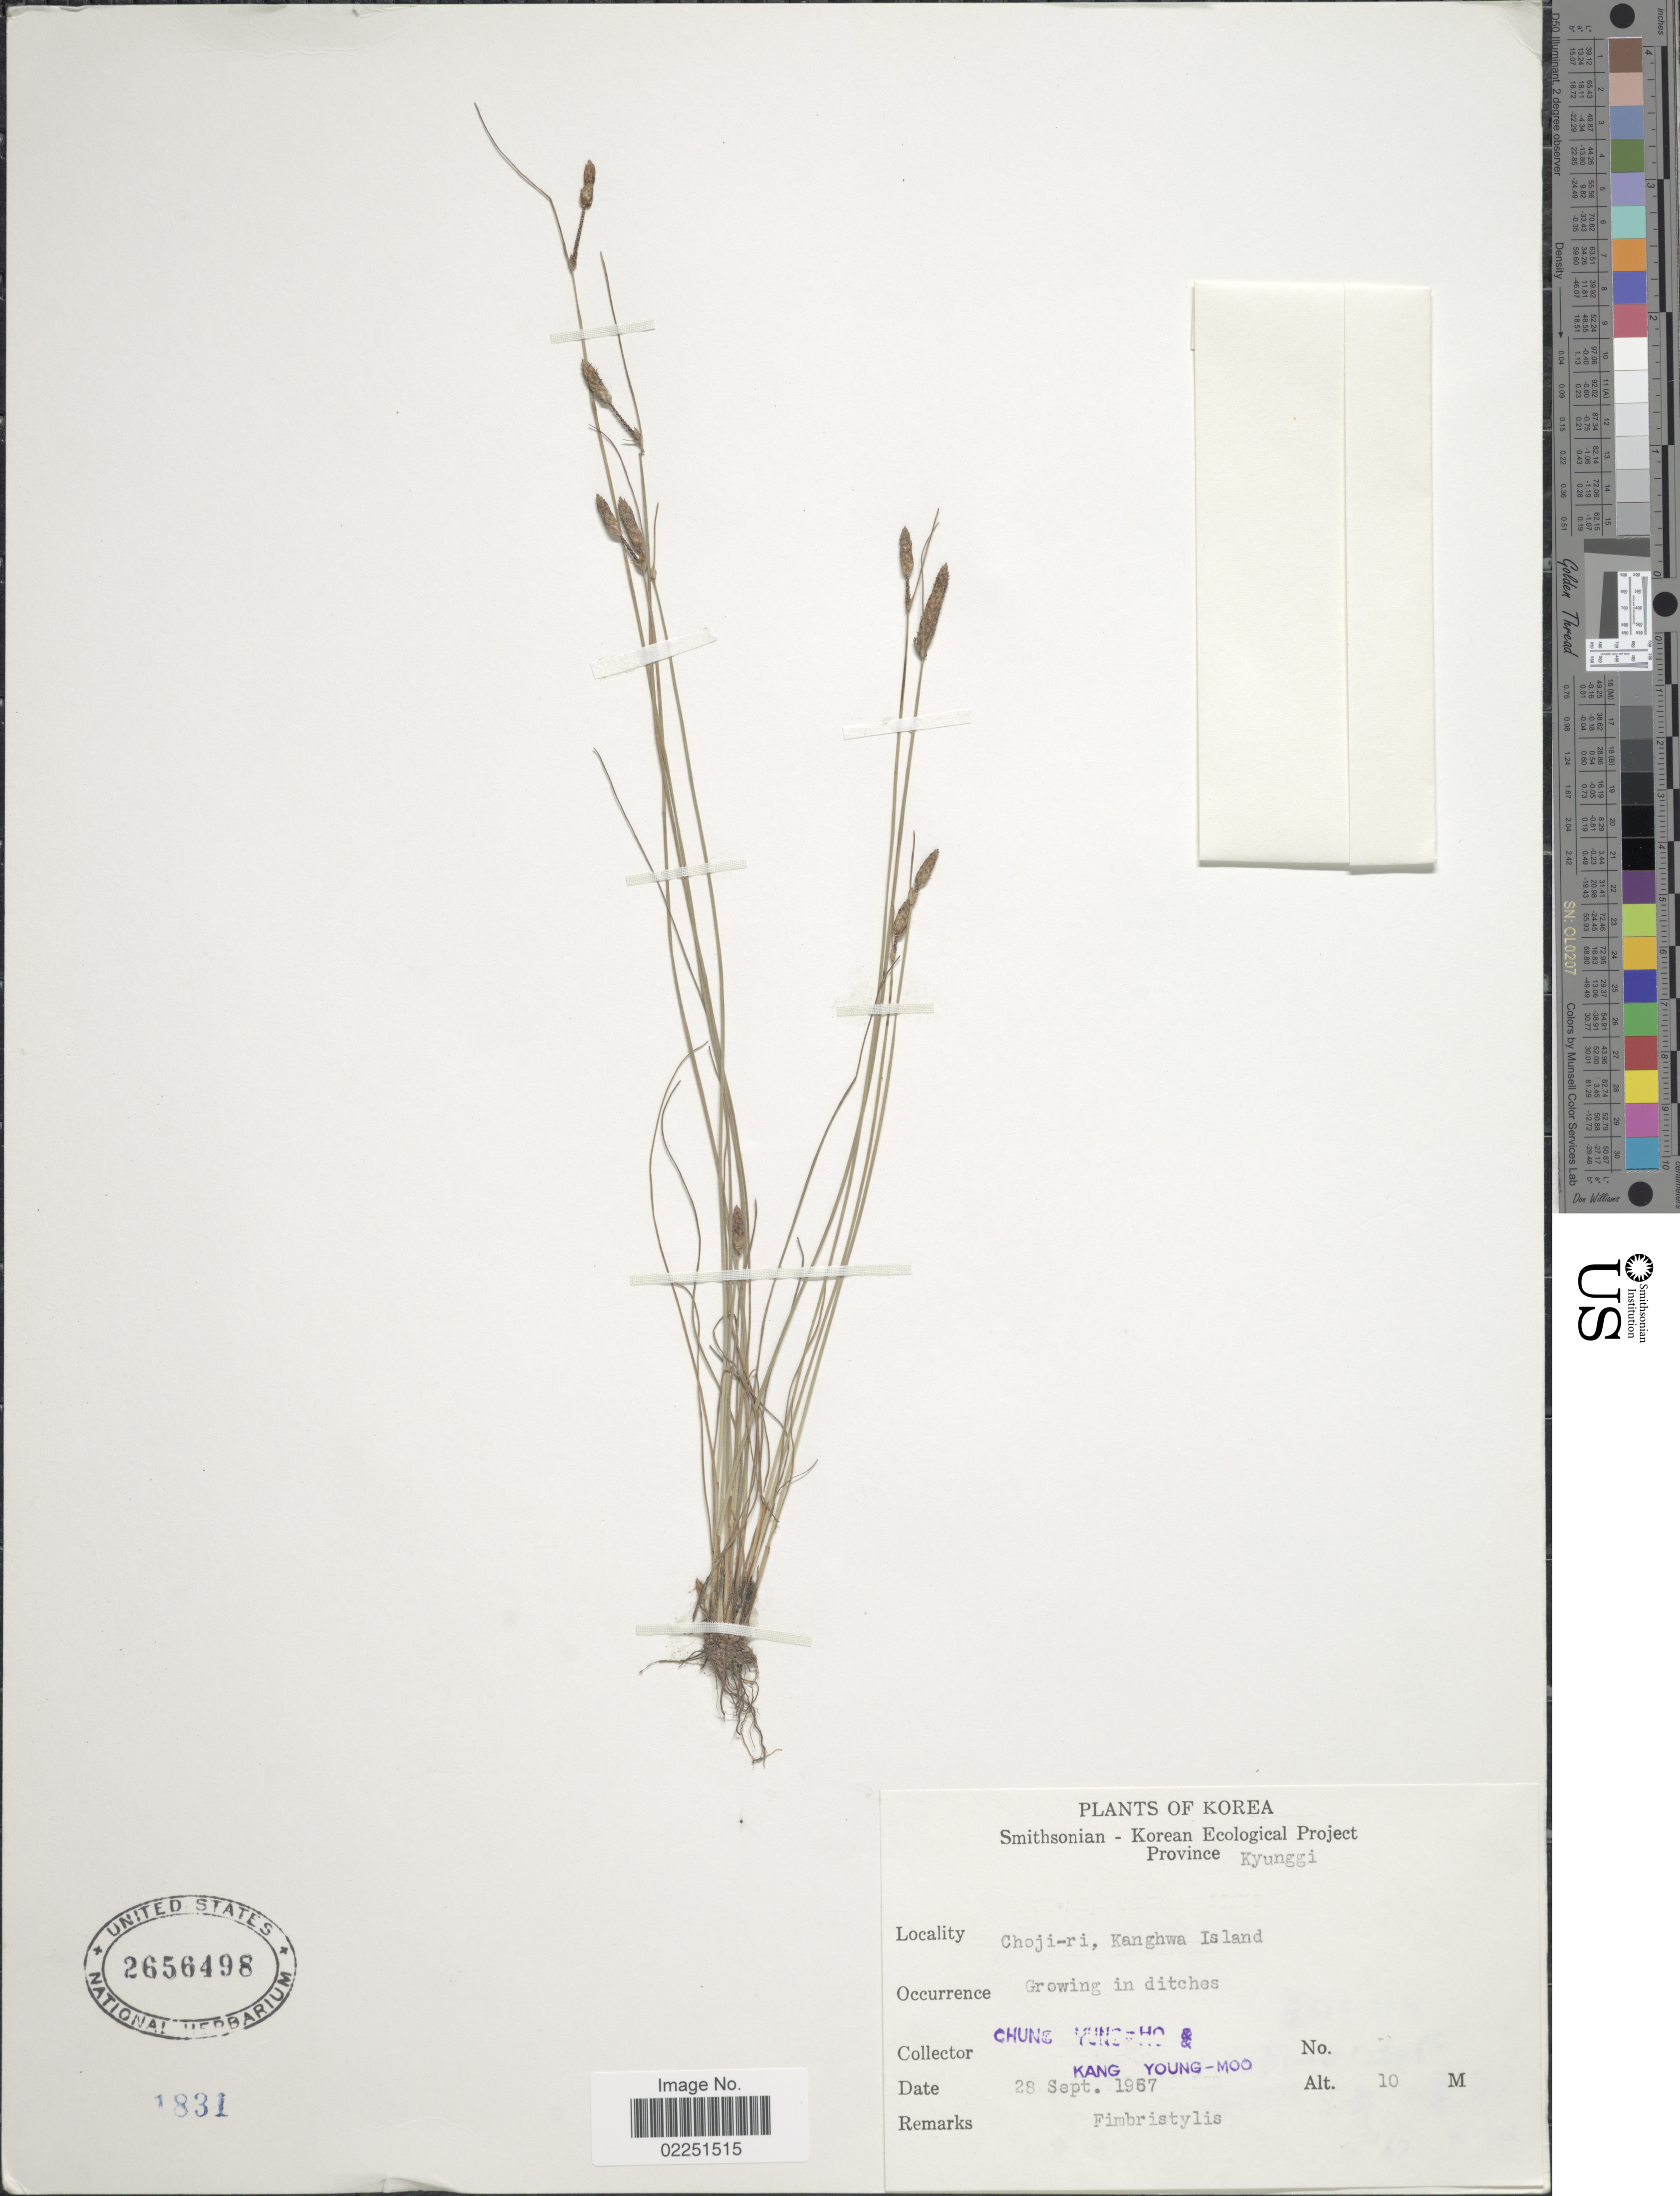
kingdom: Plantae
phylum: Tracheophyta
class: Liliopsida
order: Poales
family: Cyperaceae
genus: Fimbristylis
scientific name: Fimbristylis longispica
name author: Steud.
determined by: Strong, Mark T., (BOT), Smithsonian Institution - National Museum of Natural History (UNITED STATES)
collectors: C. Yung-Ho & K. Young-Moo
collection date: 1967-09-28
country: South Korea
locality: Province Kyunggi. Choji-ri, Kanghwa Island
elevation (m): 10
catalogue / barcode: US 2656498